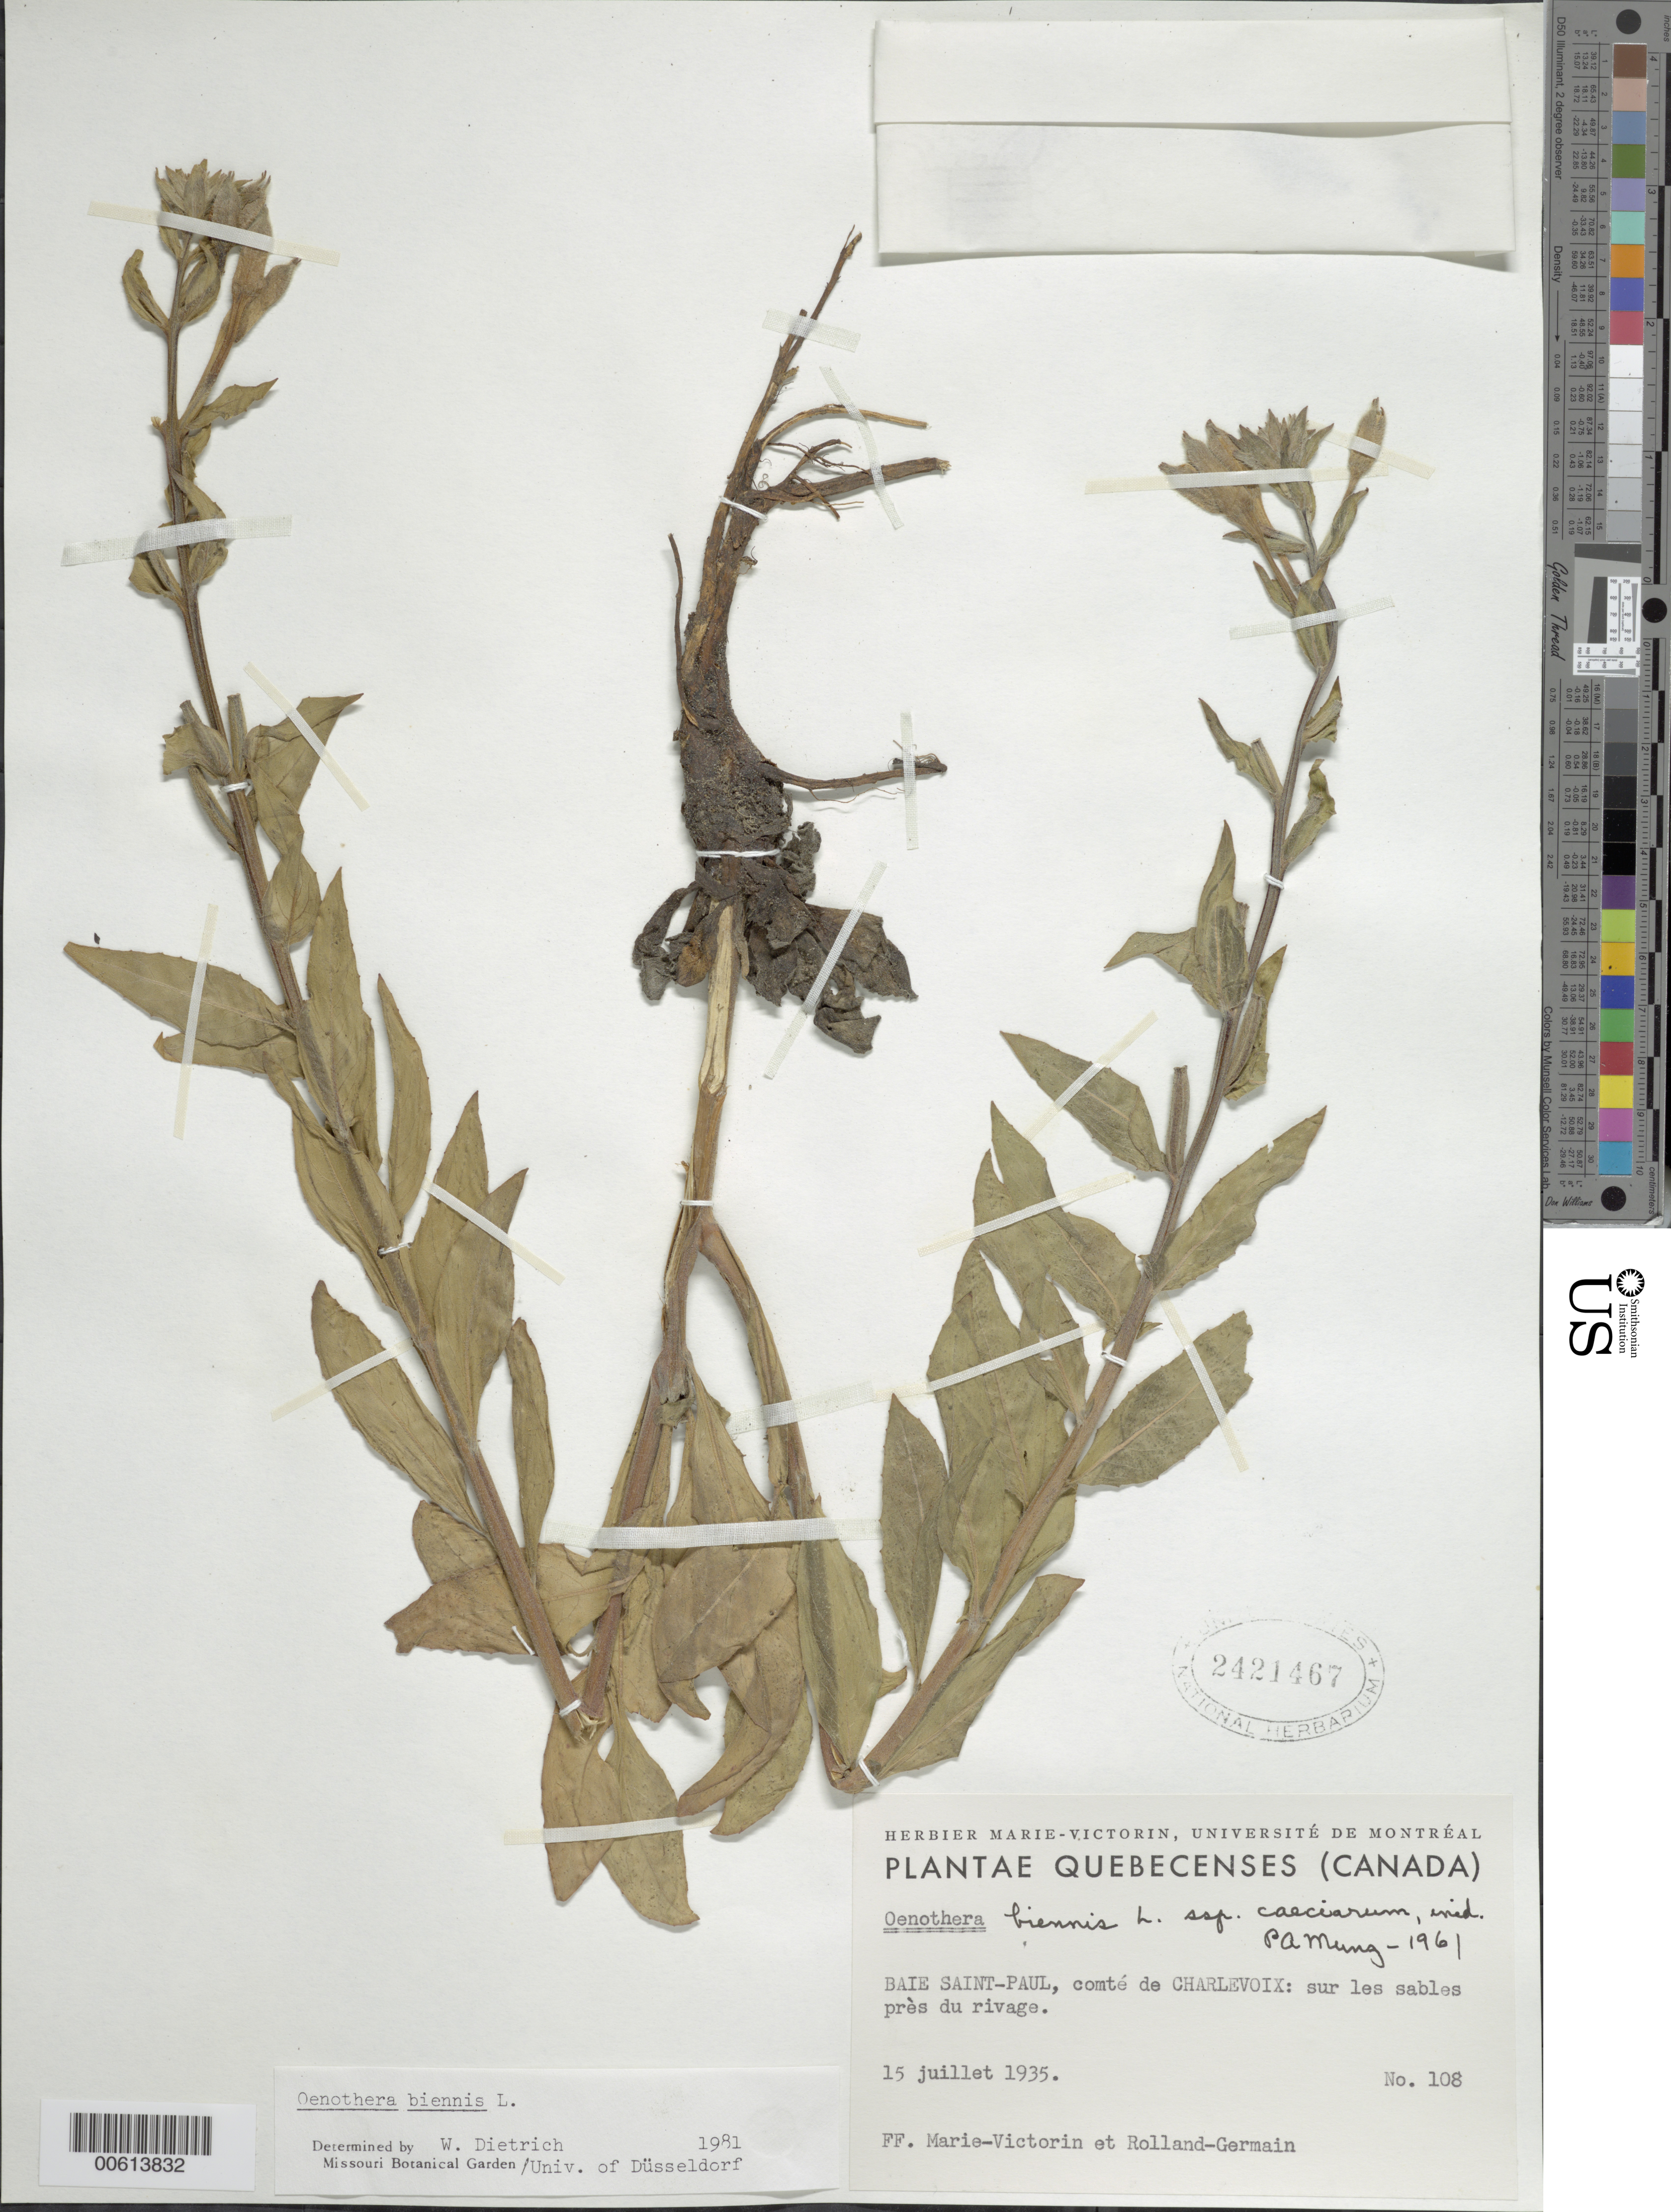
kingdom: Plantae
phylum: Tracheophyta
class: Magnoliopsida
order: Myrtales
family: Onagraceae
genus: Oenothera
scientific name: Oenothera biennis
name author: L.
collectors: Fr. Marie-Victorin & Rolland-Germain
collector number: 108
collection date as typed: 15 Jul 1935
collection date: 1935-07-15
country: Canada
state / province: Quebec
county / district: Charlevoix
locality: Baie Saint Pul, comte de Charlevoix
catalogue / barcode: US 2421467